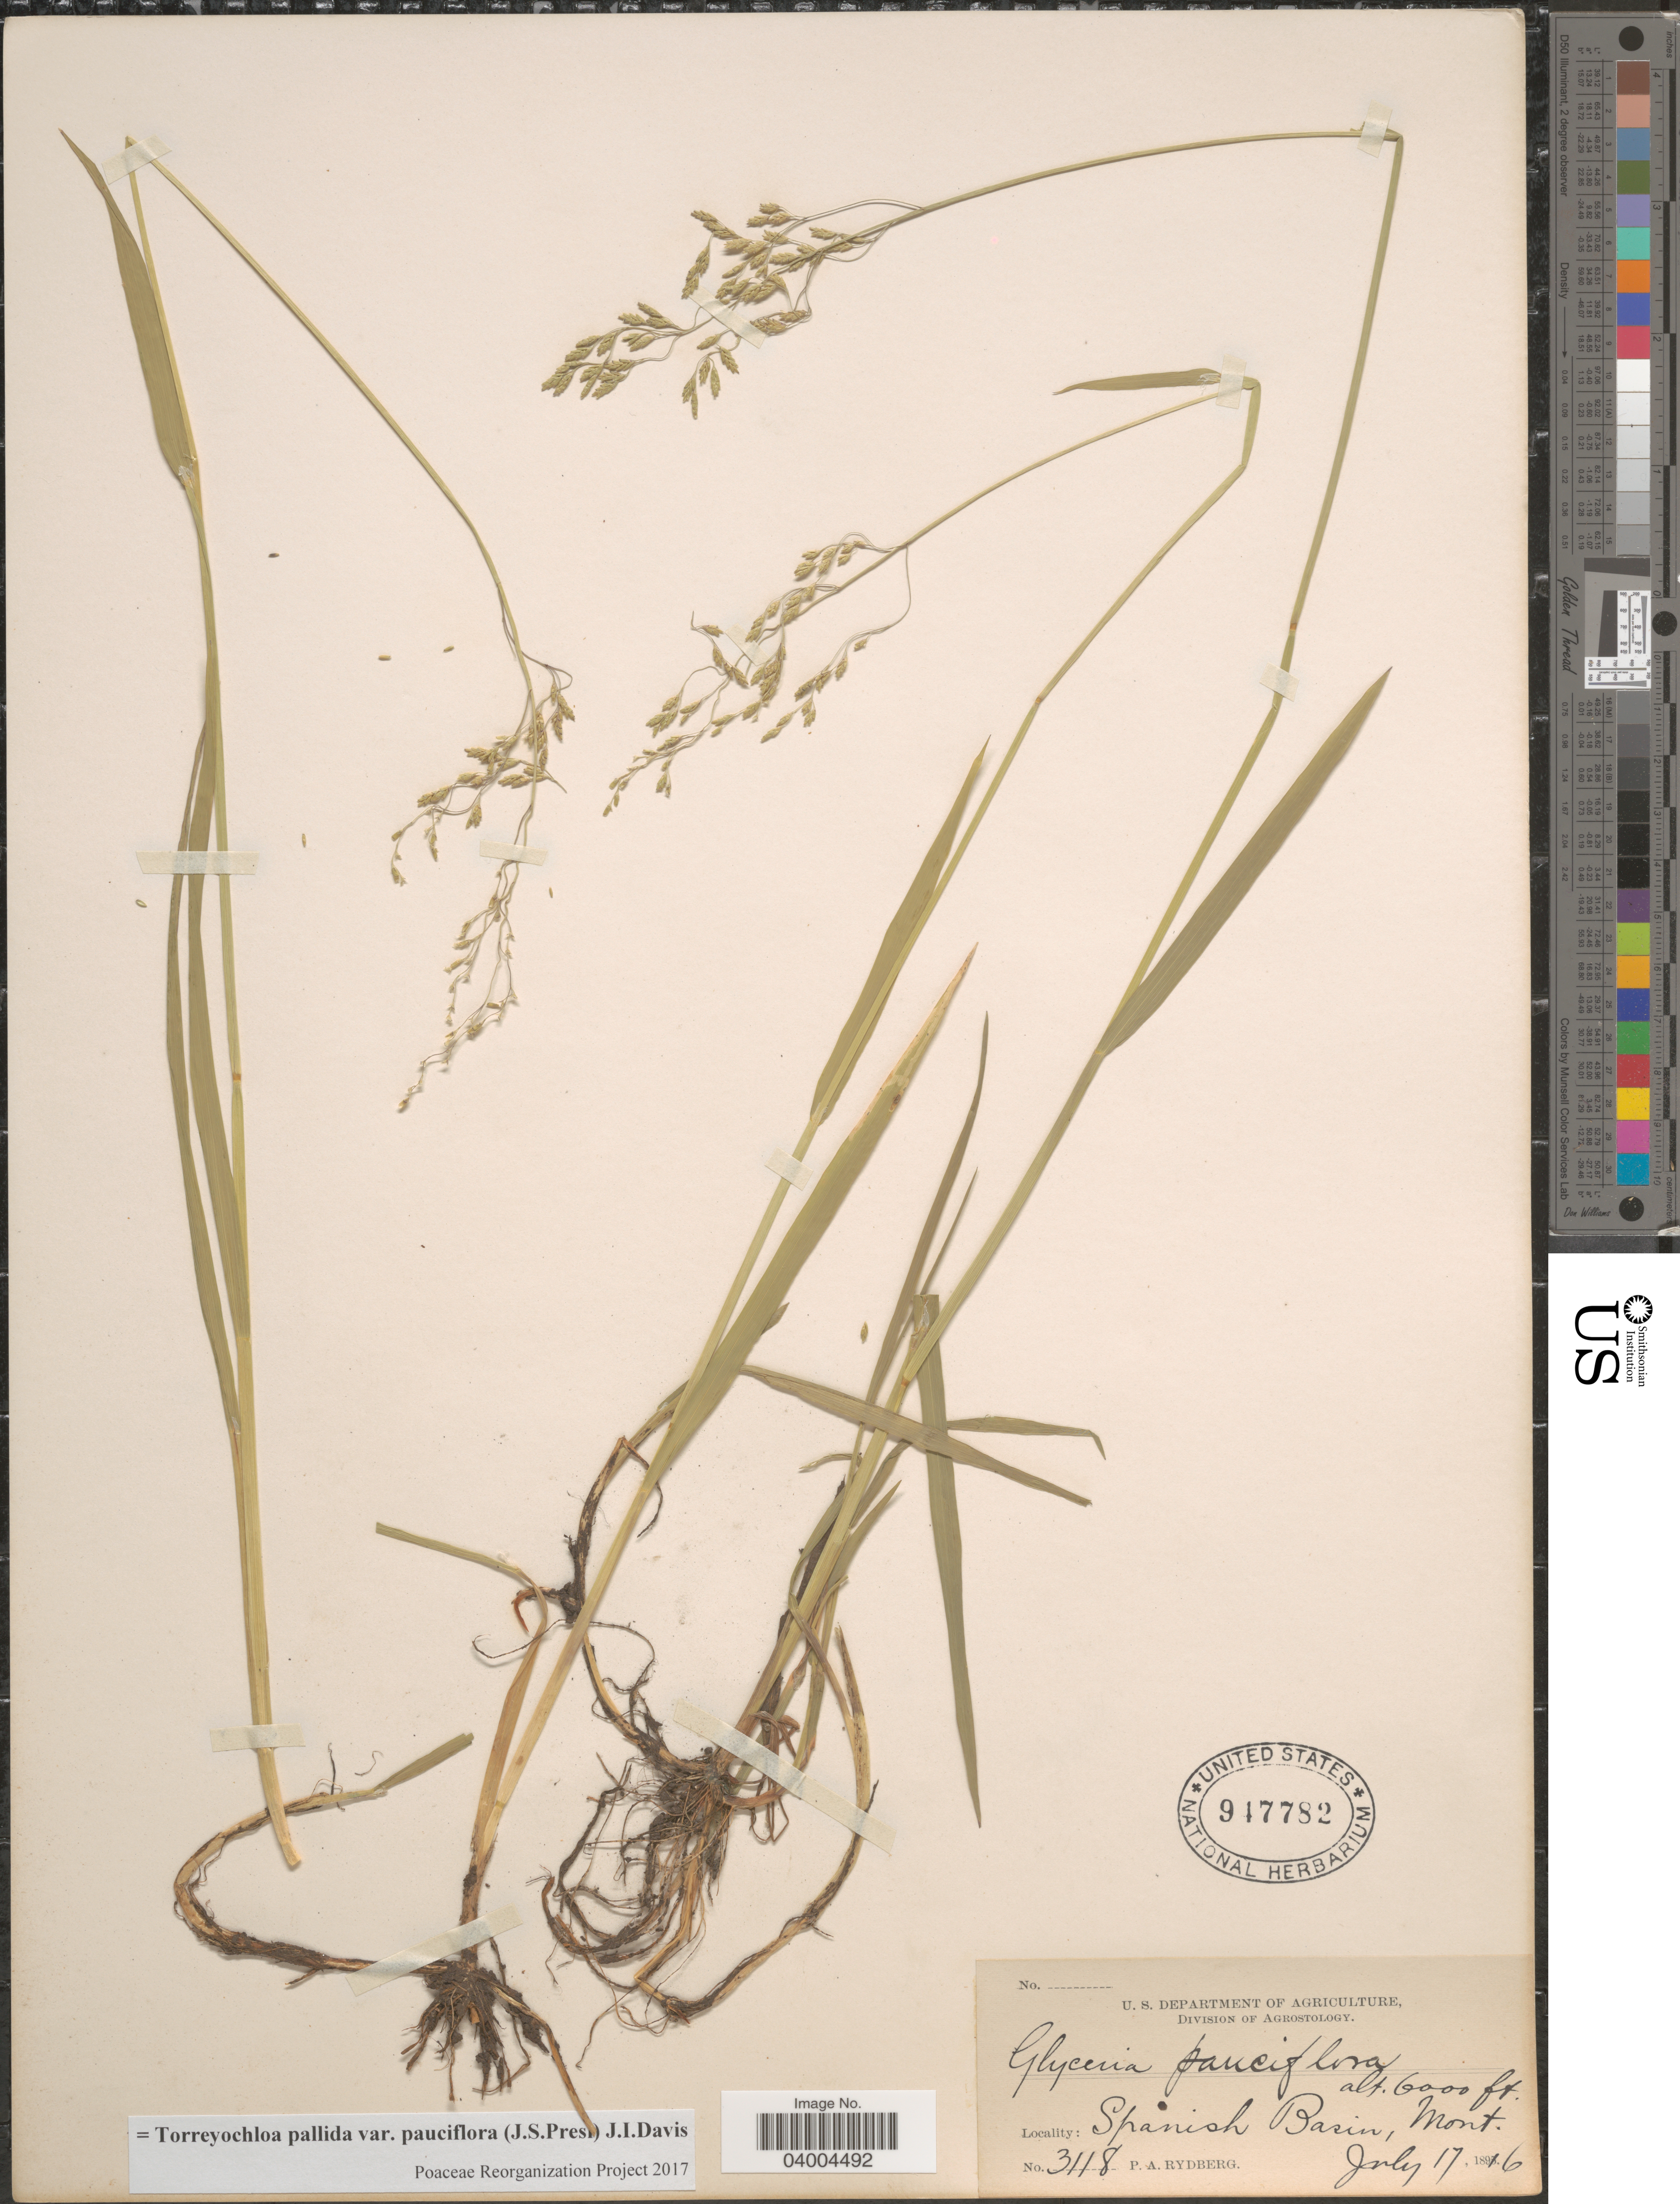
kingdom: Plantae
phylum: Tracheophyta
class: Liliopsida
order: Poales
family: Poaceae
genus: Torreyochloa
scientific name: Torreyochloa pallida var. pauciflora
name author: (J. Presl) J.I. Davis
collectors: P. A. Rydberg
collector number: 3118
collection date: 1816-07-17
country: United States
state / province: Montana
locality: Spanish Basin.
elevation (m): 1829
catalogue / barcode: US 947782